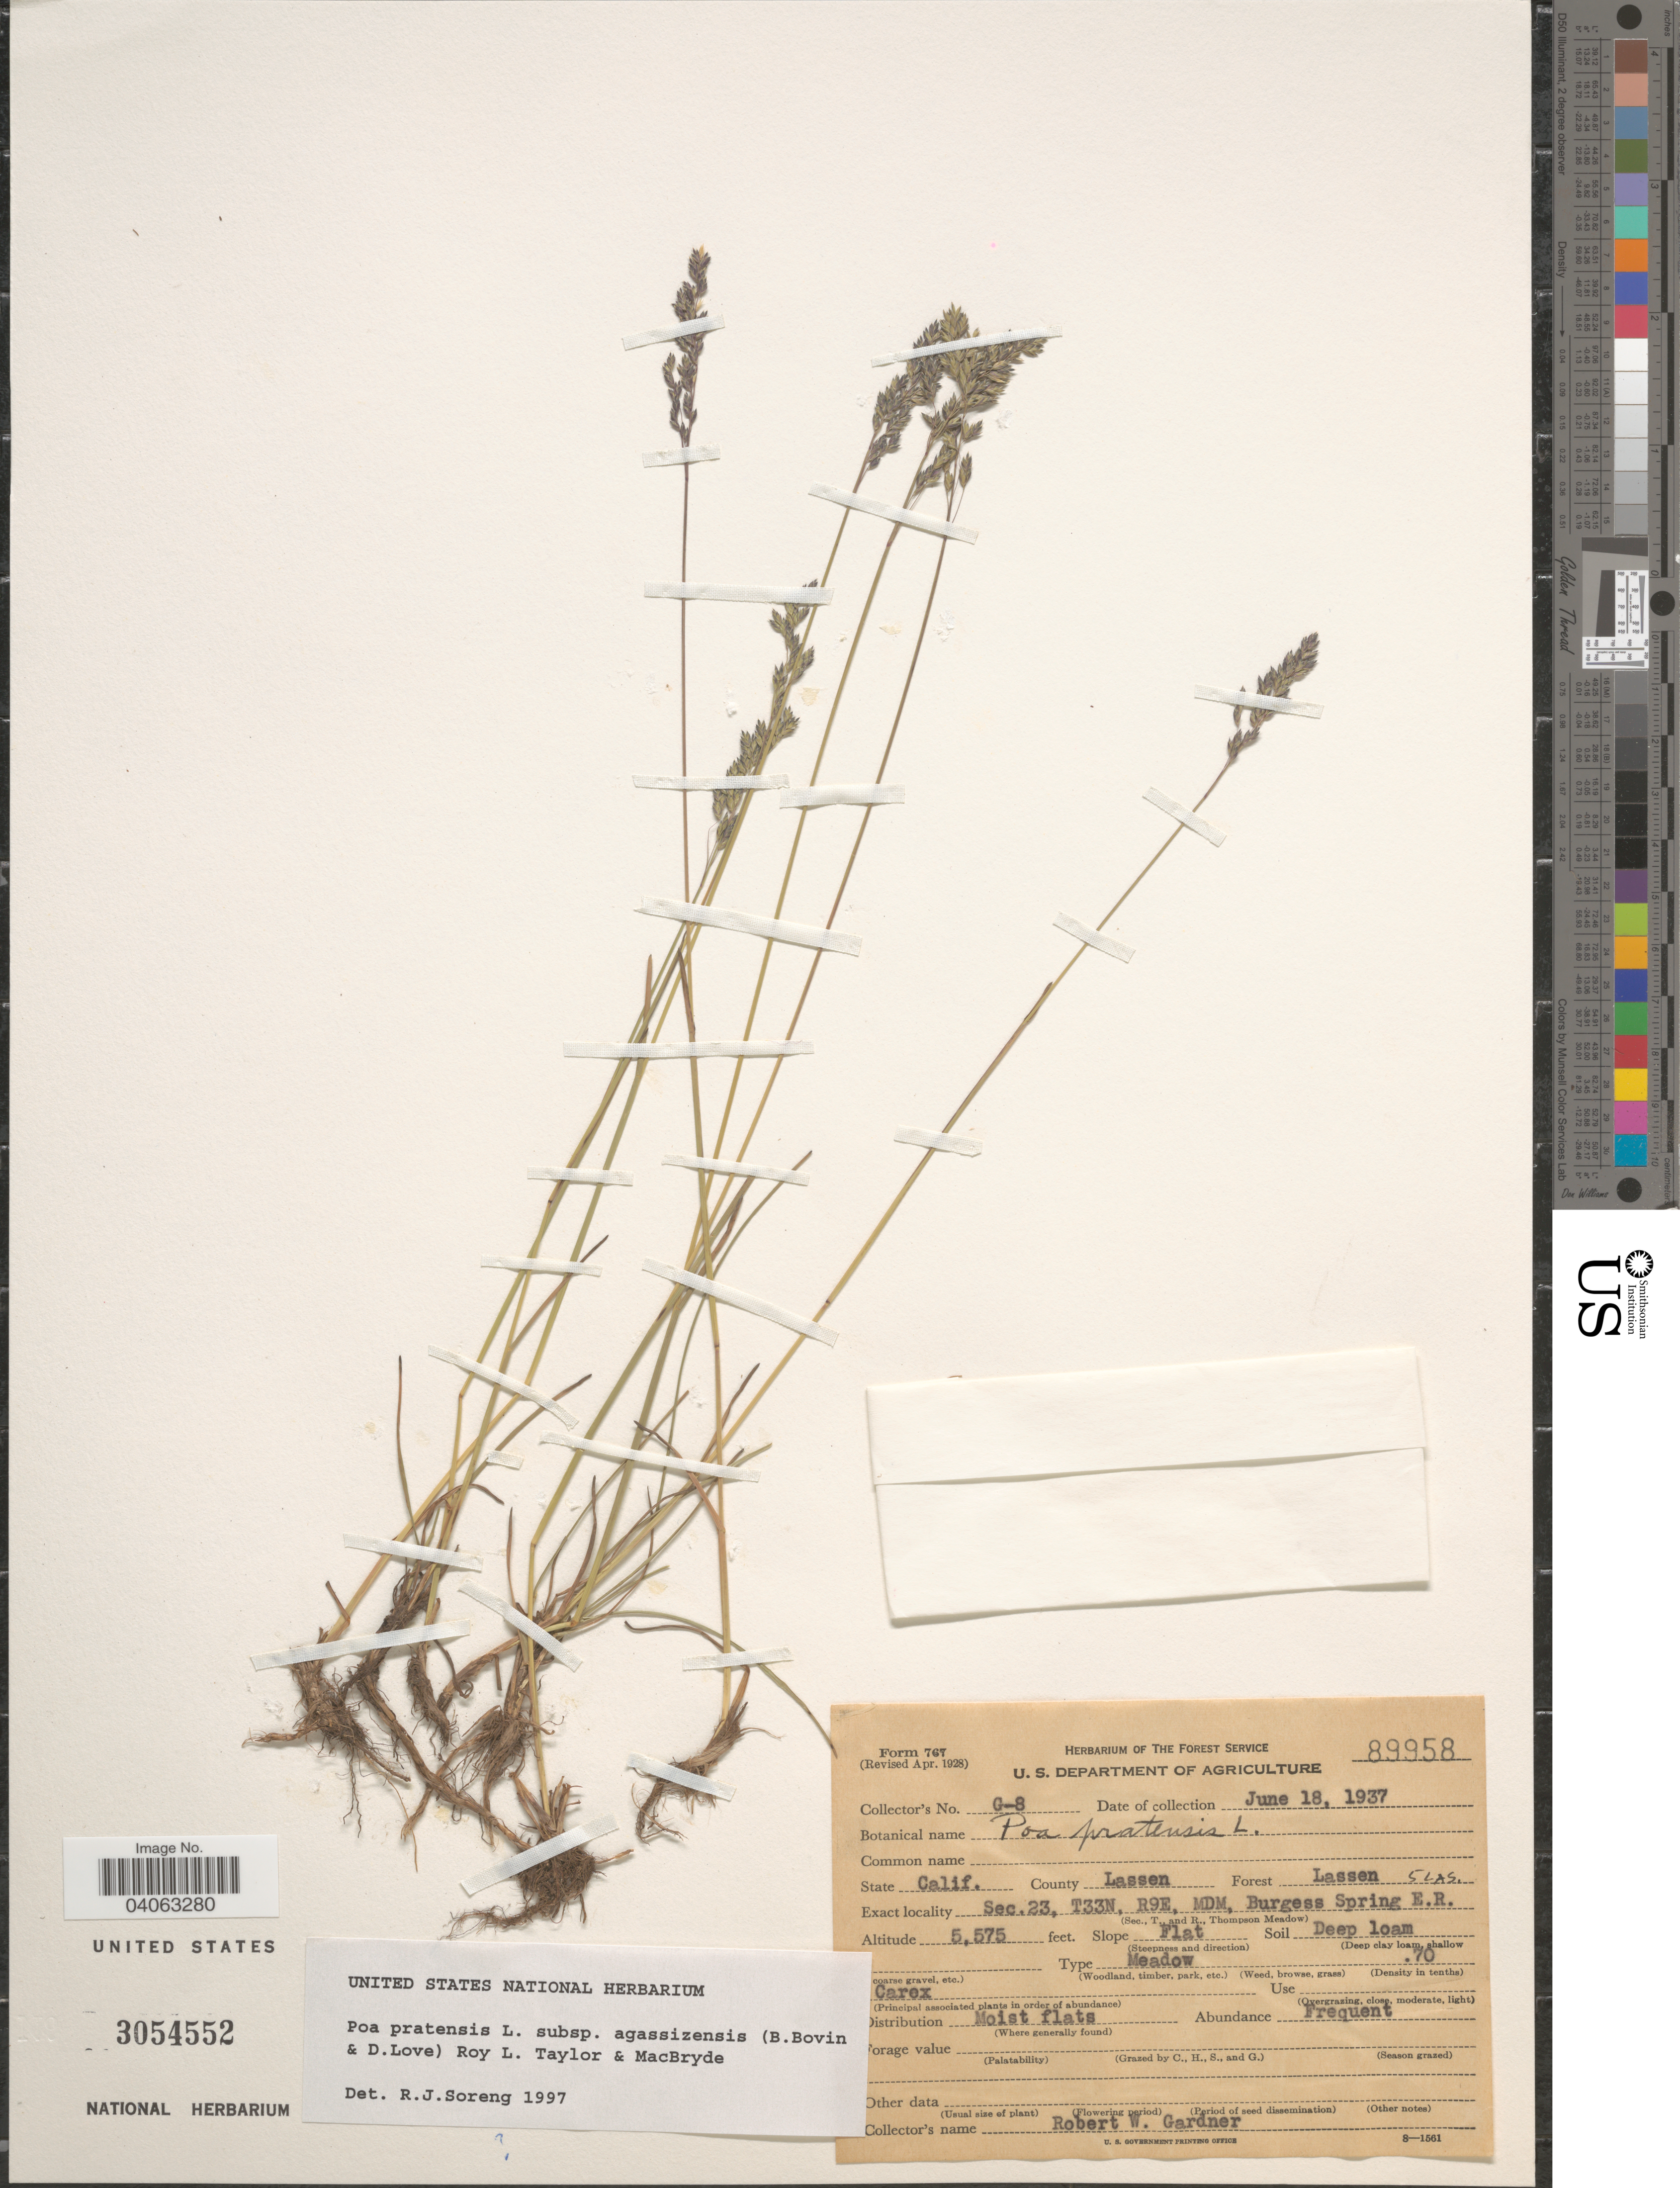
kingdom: Plantae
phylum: Tracheophyta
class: Liliopsida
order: Poales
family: Poaceae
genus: Poa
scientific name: Poa pratensis subsp. agassizensis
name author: (B. Boivin & D. Löve) Roy L. Taylor & MacBryde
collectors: R. Gardner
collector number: G-8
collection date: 1937-06-18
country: United States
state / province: California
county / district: Lassen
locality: County Lassen. Forest Lassen. Sec. 23, T33N, R9E, MDM, Burgess Spring E.R.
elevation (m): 1699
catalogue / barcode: US 3054552